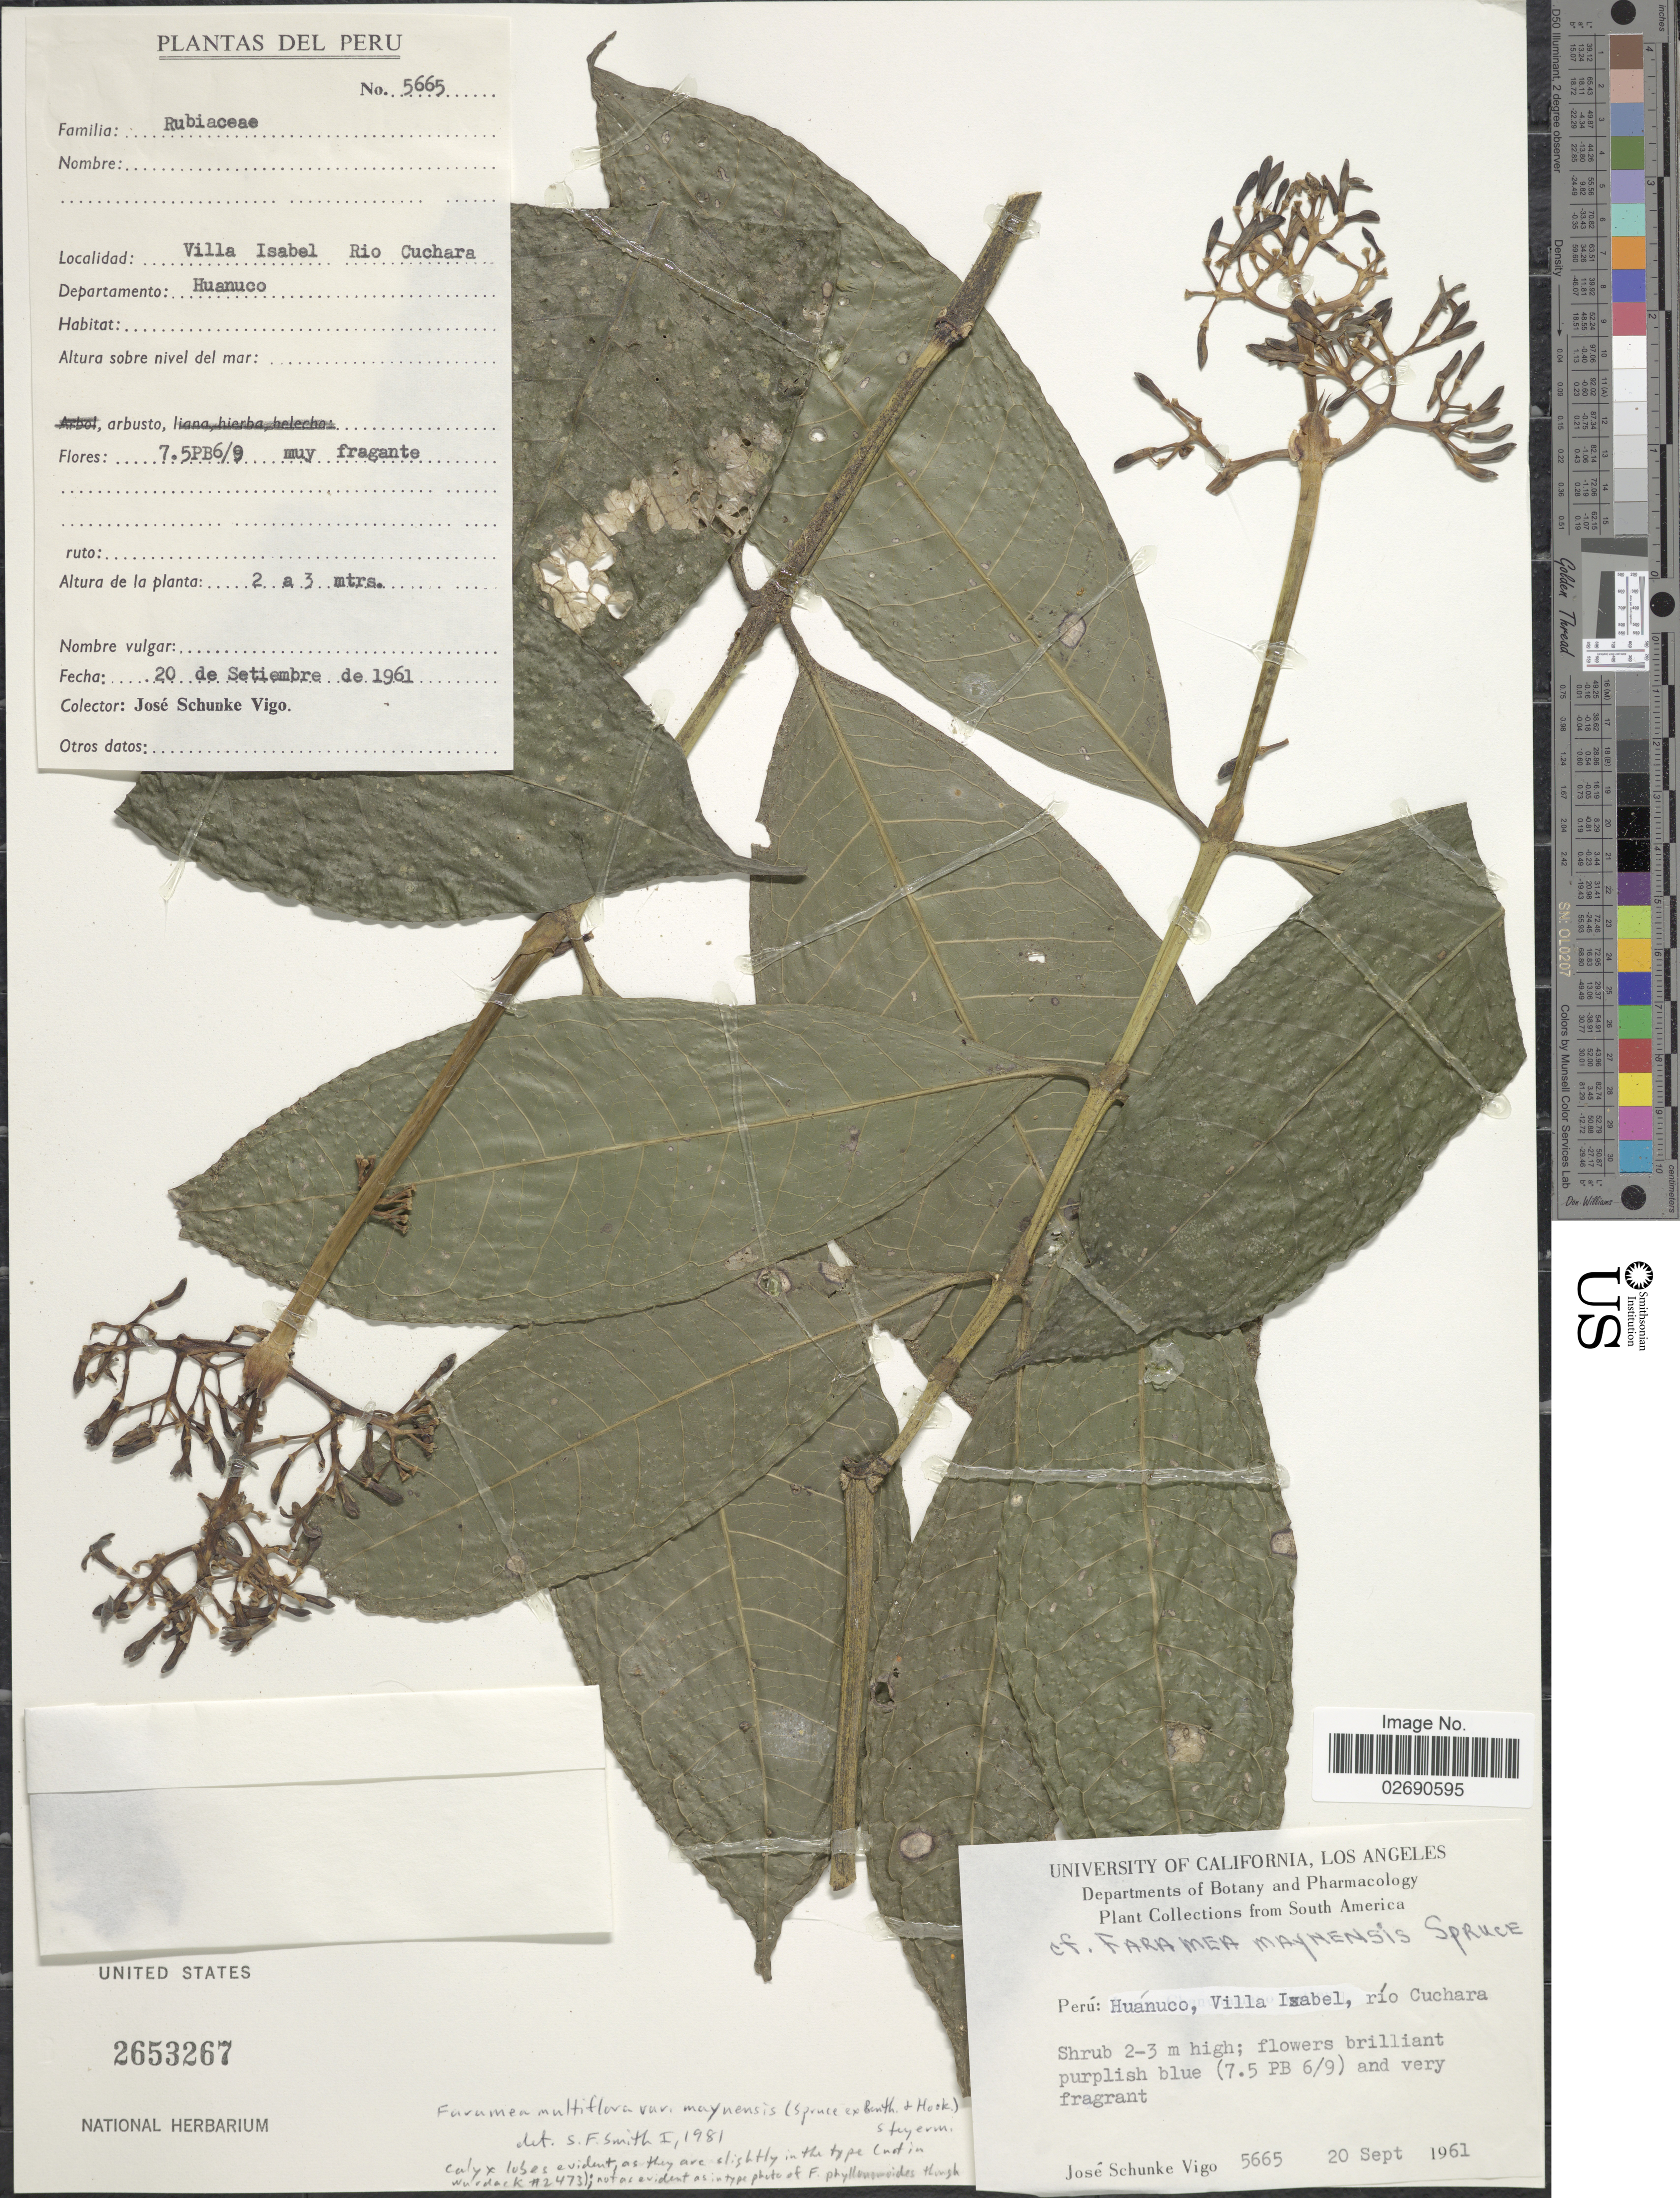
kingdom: Plantae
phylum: Tracheophyta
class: Magnoliopsida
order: Gentianales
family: Rubiaceae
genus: Faramea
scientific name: Faramea multiflora var. maynensis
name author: (Spruce ex Rusby) Steyerm.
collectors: J. Schunke Vigo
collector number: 5665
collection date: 1961-09-20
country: Peru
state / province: Huánuco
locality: Villa Isabel, rio Cuchara.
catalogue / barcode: US 2653267